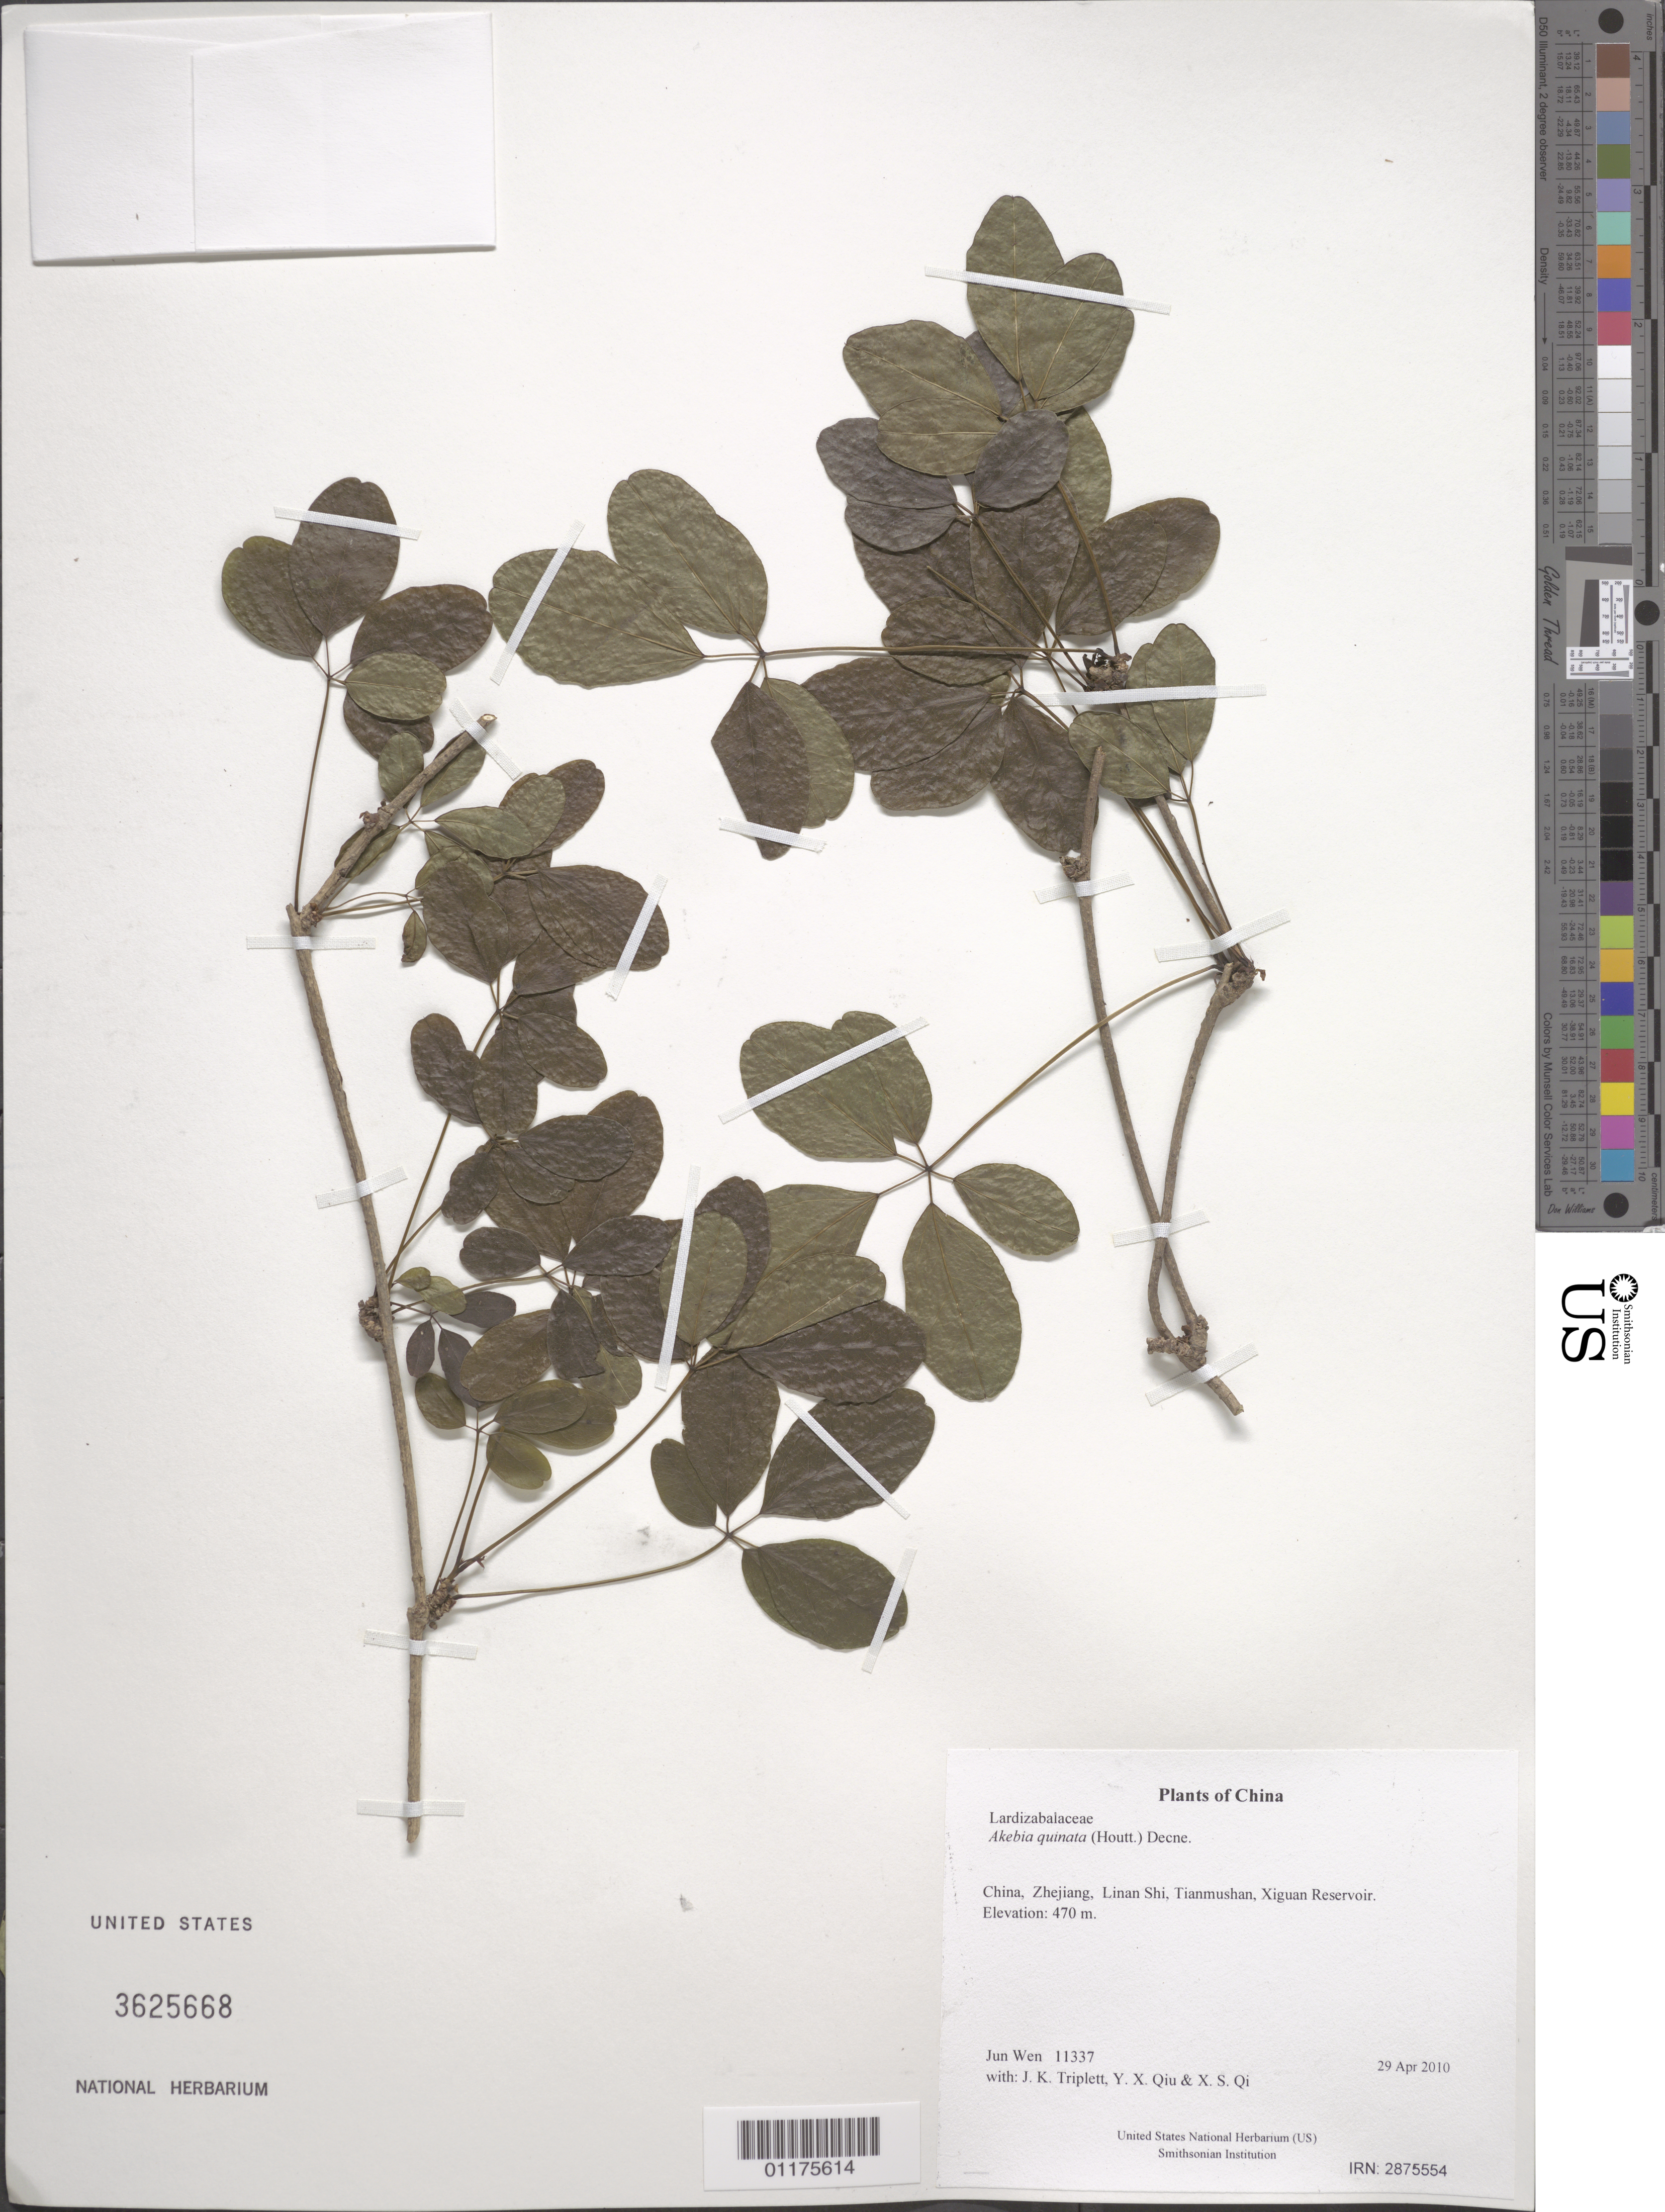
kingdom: Plantae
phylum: Tracheophyta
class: Magnoliopsida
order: Ranunculales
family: Lardizabalaceae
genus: Akebia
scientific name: Akebia quinata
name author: (Houtt.) Decne.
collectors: J. Wen, J. K. Triplett, Y. X. Qiu & X. S. Qi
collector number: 11337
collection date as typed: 29 Apr 2010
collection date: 2010-04-29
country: China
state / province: Zhejiang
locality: Linan Shi, Tianmushan, Xiguan Reservoir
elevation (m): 470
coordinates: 30 20.754 N, 119 27.127 E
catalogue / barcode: US 3625668